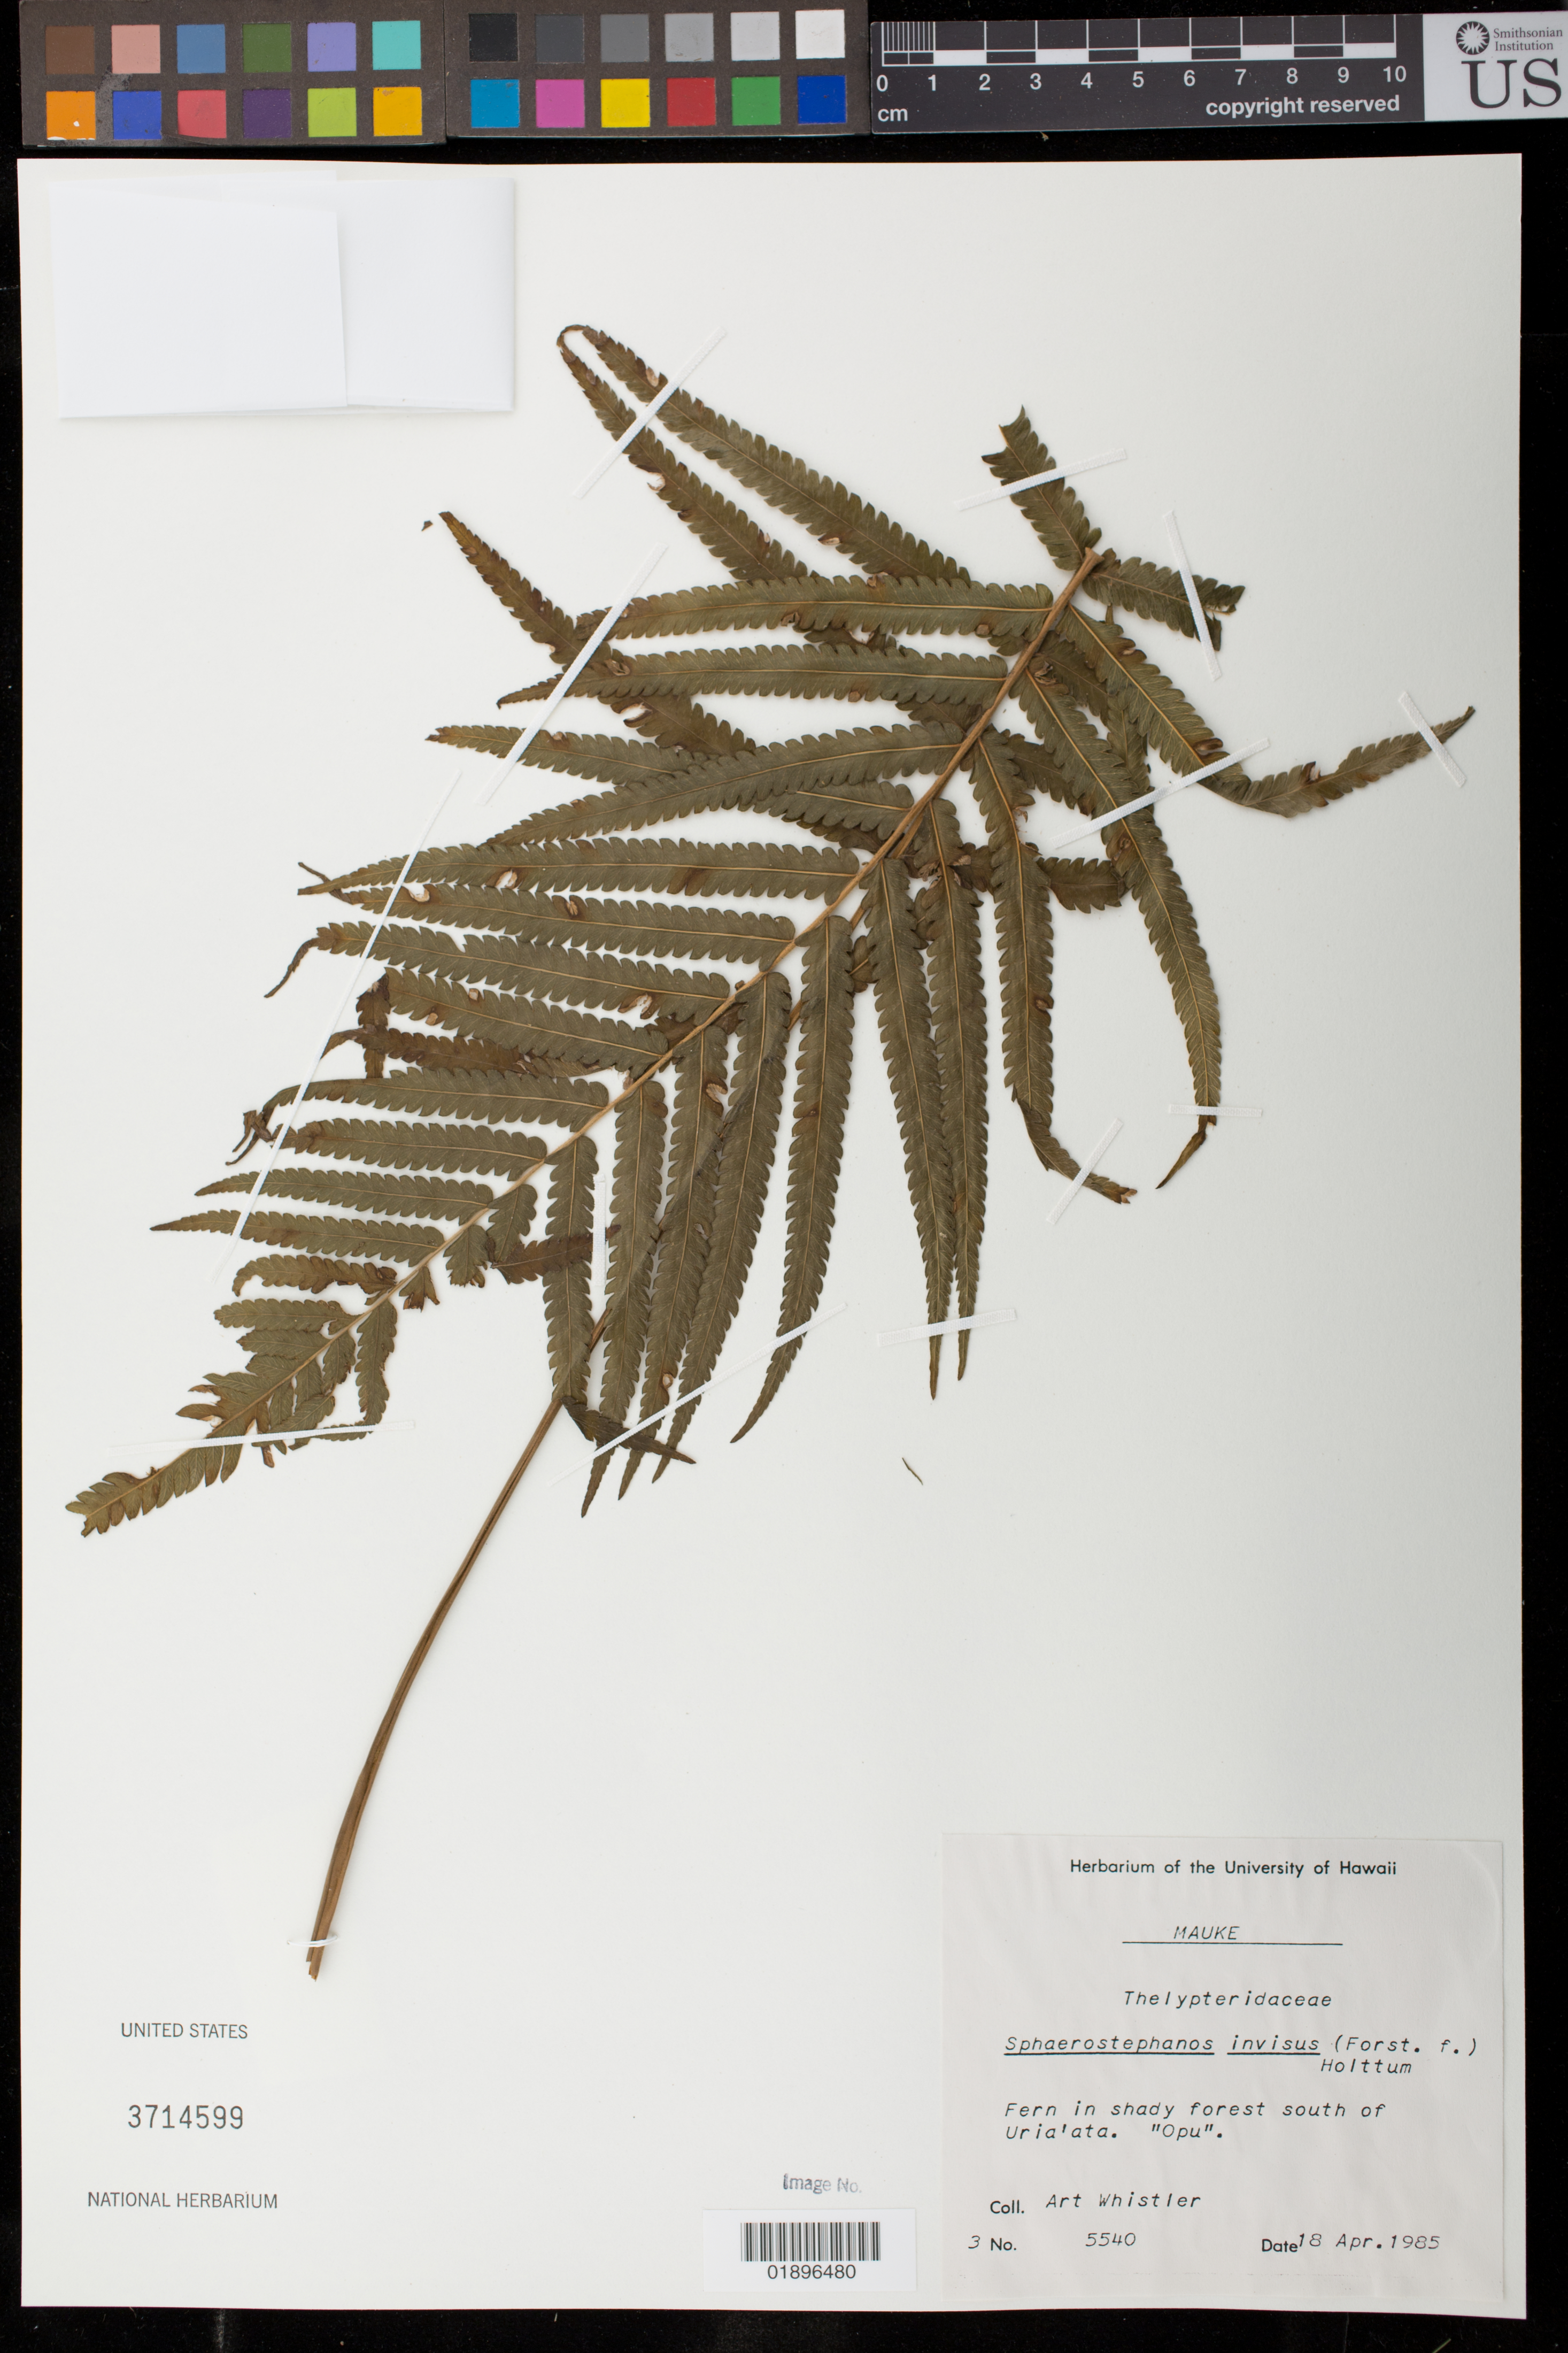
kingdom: Plantae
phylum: Tracheophyta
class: Polypodiopsida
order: Polypodiales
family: Thelypteridaceae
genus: Sphaerostephanos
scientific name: Sphaerostephanos invisus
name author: (G. Forst.) Holttum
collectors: A. Whistler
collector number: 5540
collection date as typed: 18 Apr 1985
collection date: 1985-04-18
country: Cook Islands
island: Mauke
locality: South of Uria'ata. "Opu"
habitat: Shady forest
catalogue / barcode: US 3714599